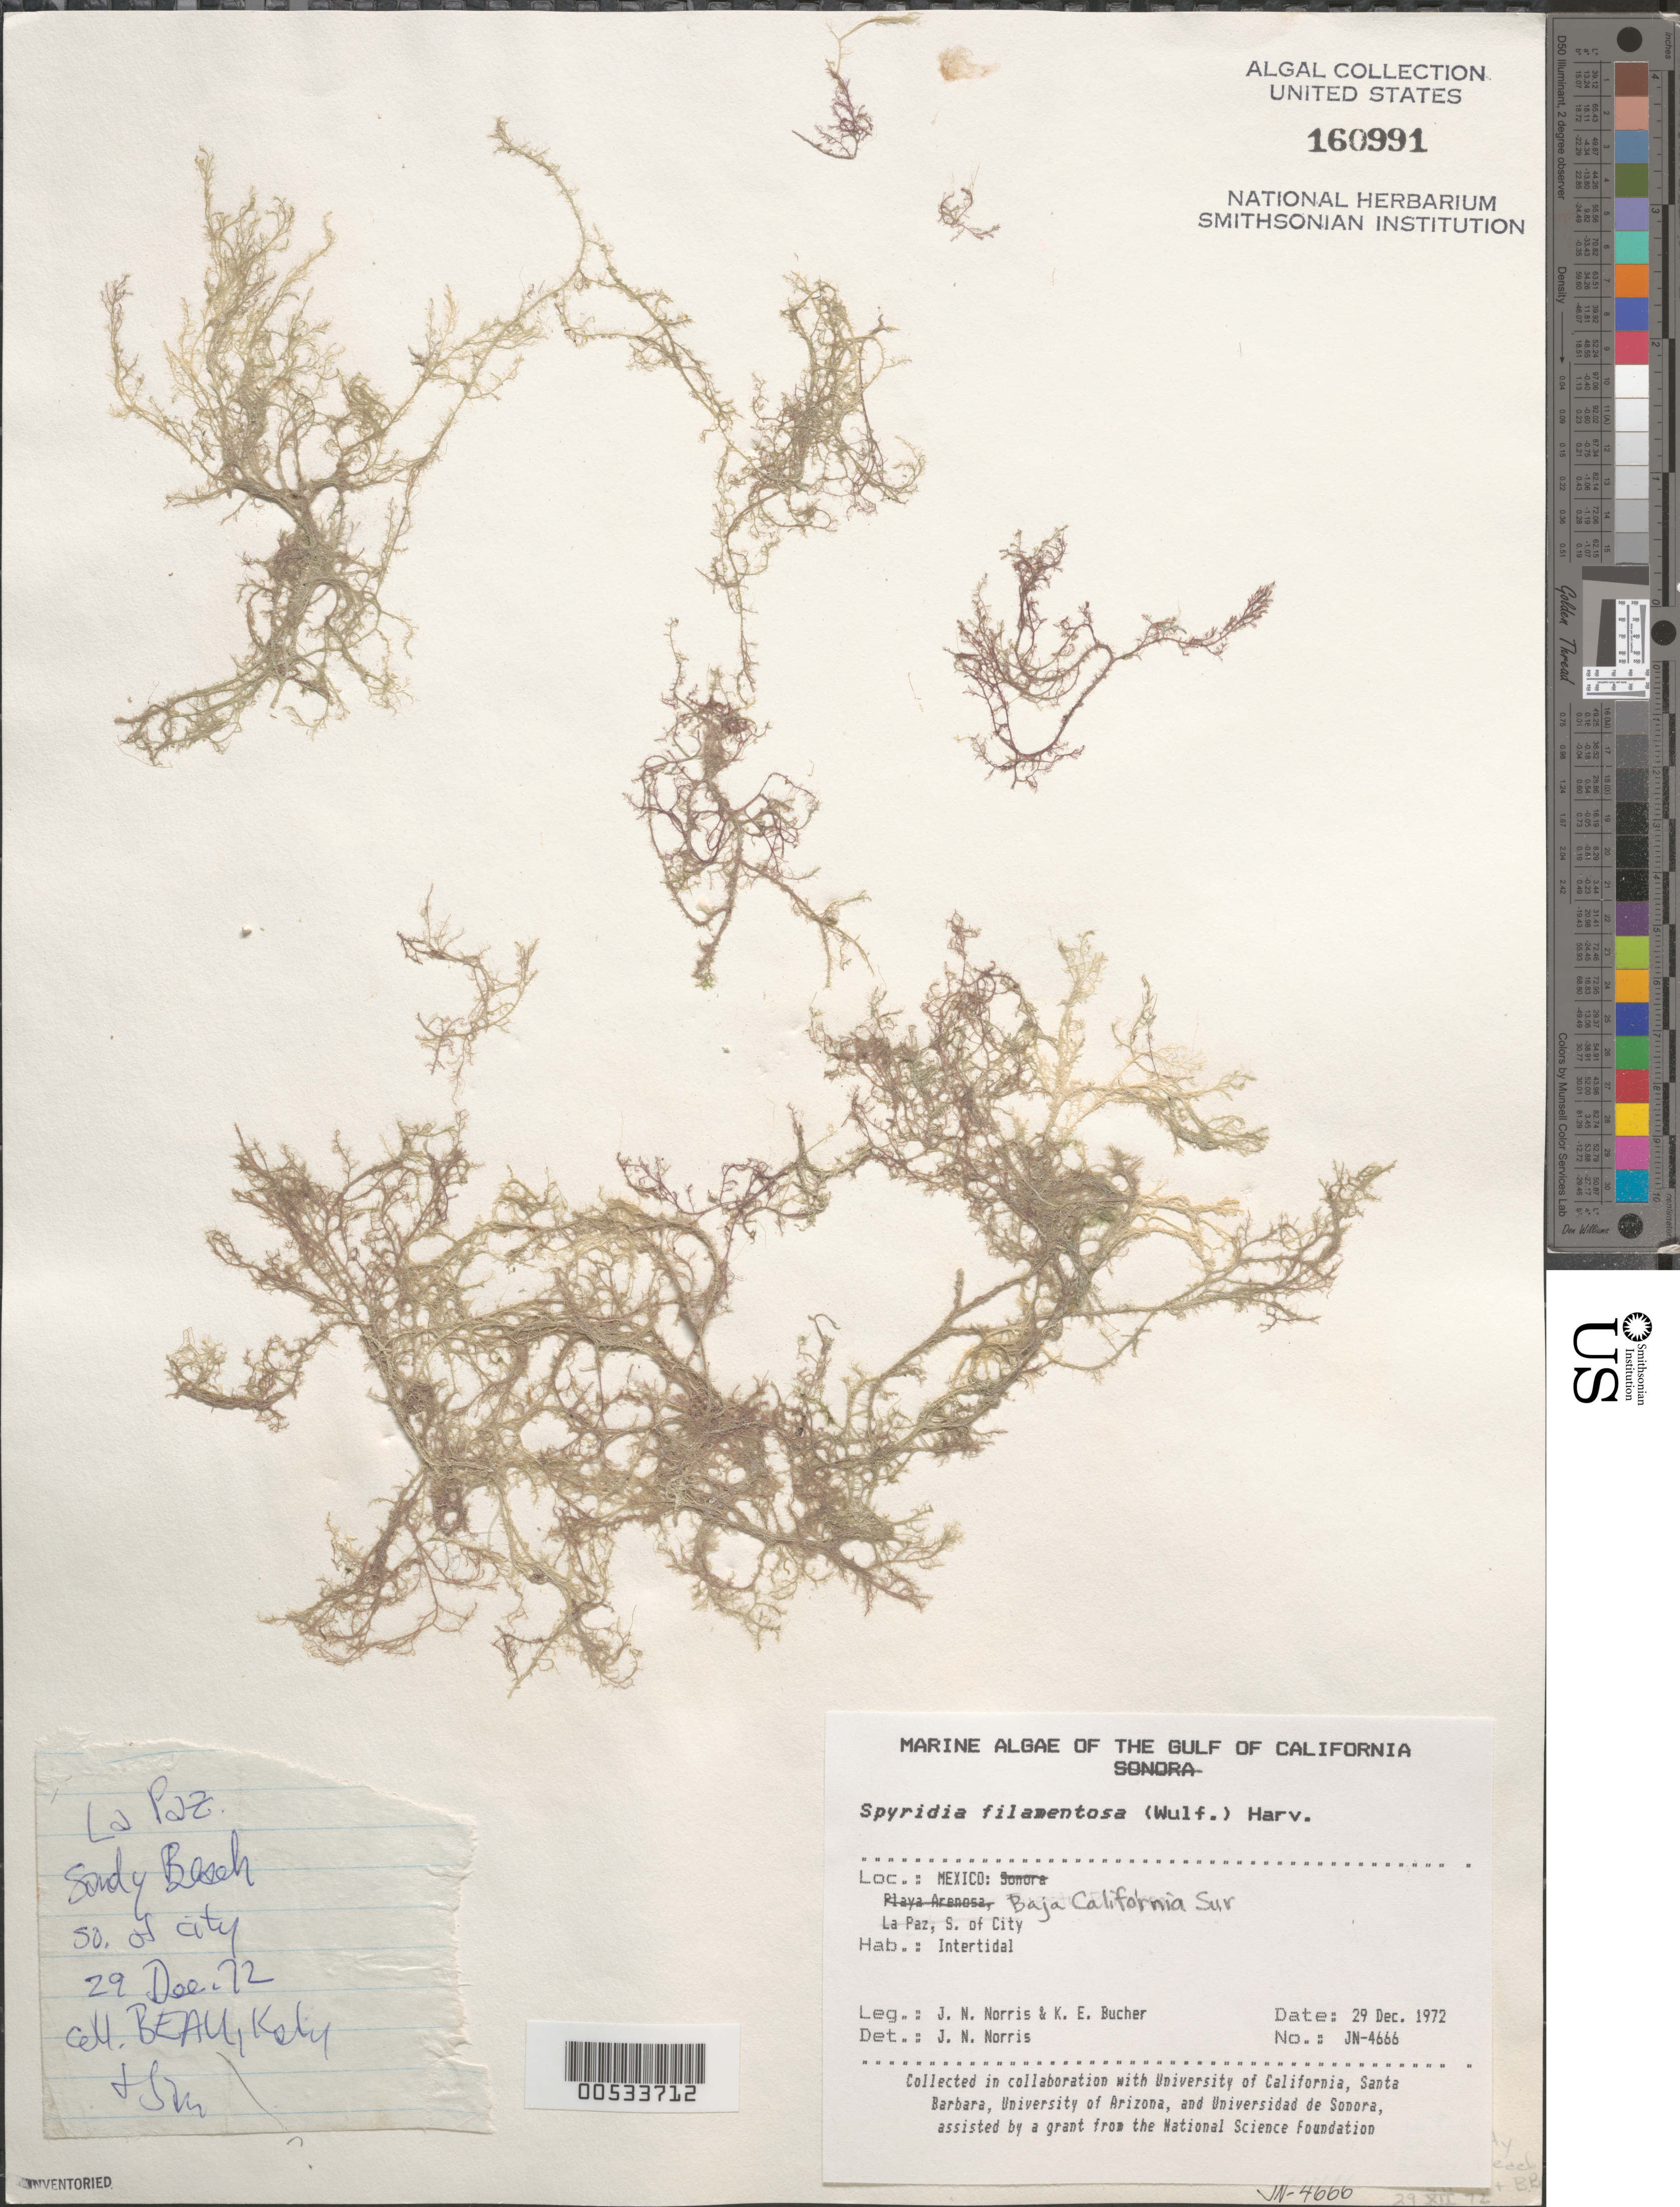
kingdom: Plantae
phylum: Rhodophyta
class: Florideophyceae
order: Ceramiales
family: Spyridiaceae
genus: Spyridia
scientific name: Spyridia filamentosa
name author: (Wulfen) Harv.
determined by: Norris, James N.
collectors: J. N. Norris & K. E. Bucher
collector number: JN-4666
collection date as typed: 29 Dec 1972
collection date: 1972-12-29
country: Mexico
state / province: Baja California Sur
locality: South of La Paz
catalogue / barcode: US 160991